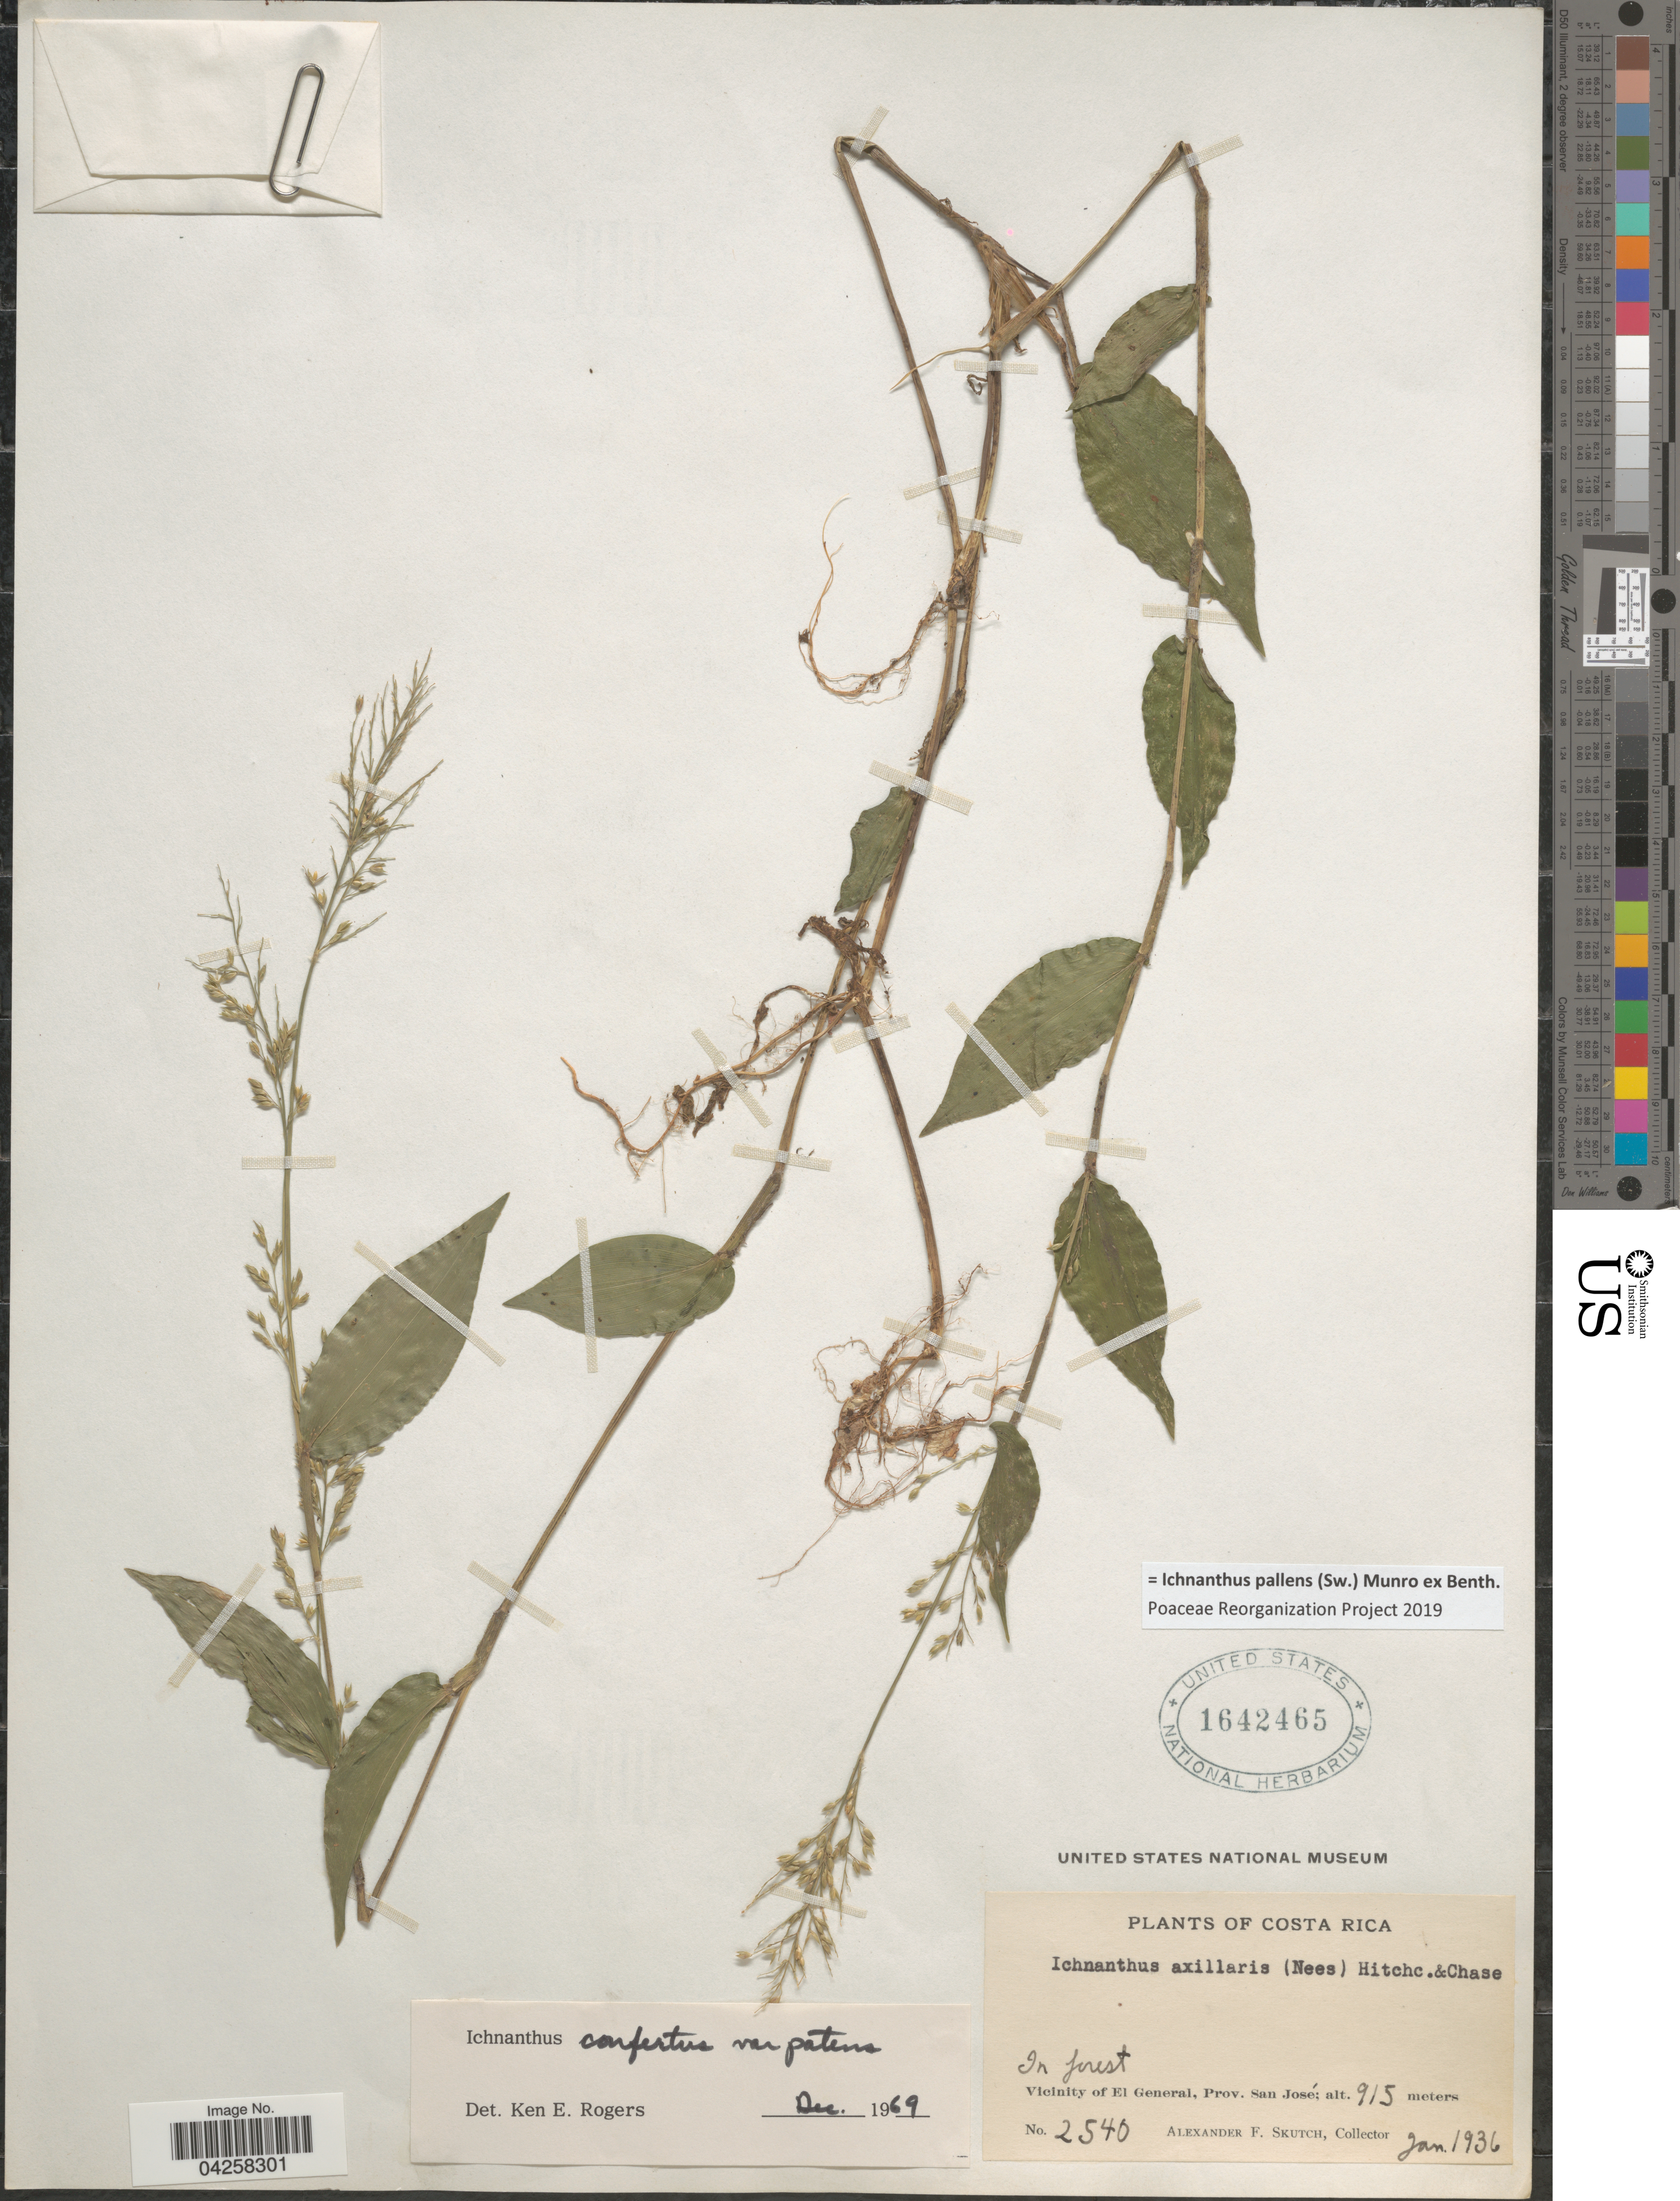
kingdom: Plantae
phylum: Tracheophyta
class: Liliopsida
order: Poales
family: Poaceae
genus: Ichnanthus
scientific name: Ichnanthus pallens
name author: (Sw.) Munro ex Benth.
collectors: A. F. Skutch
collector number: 2540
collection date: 1936-01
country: Costa Rica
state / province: San José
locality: Vicinity of El General.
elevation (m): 915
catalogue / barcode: US 1642465